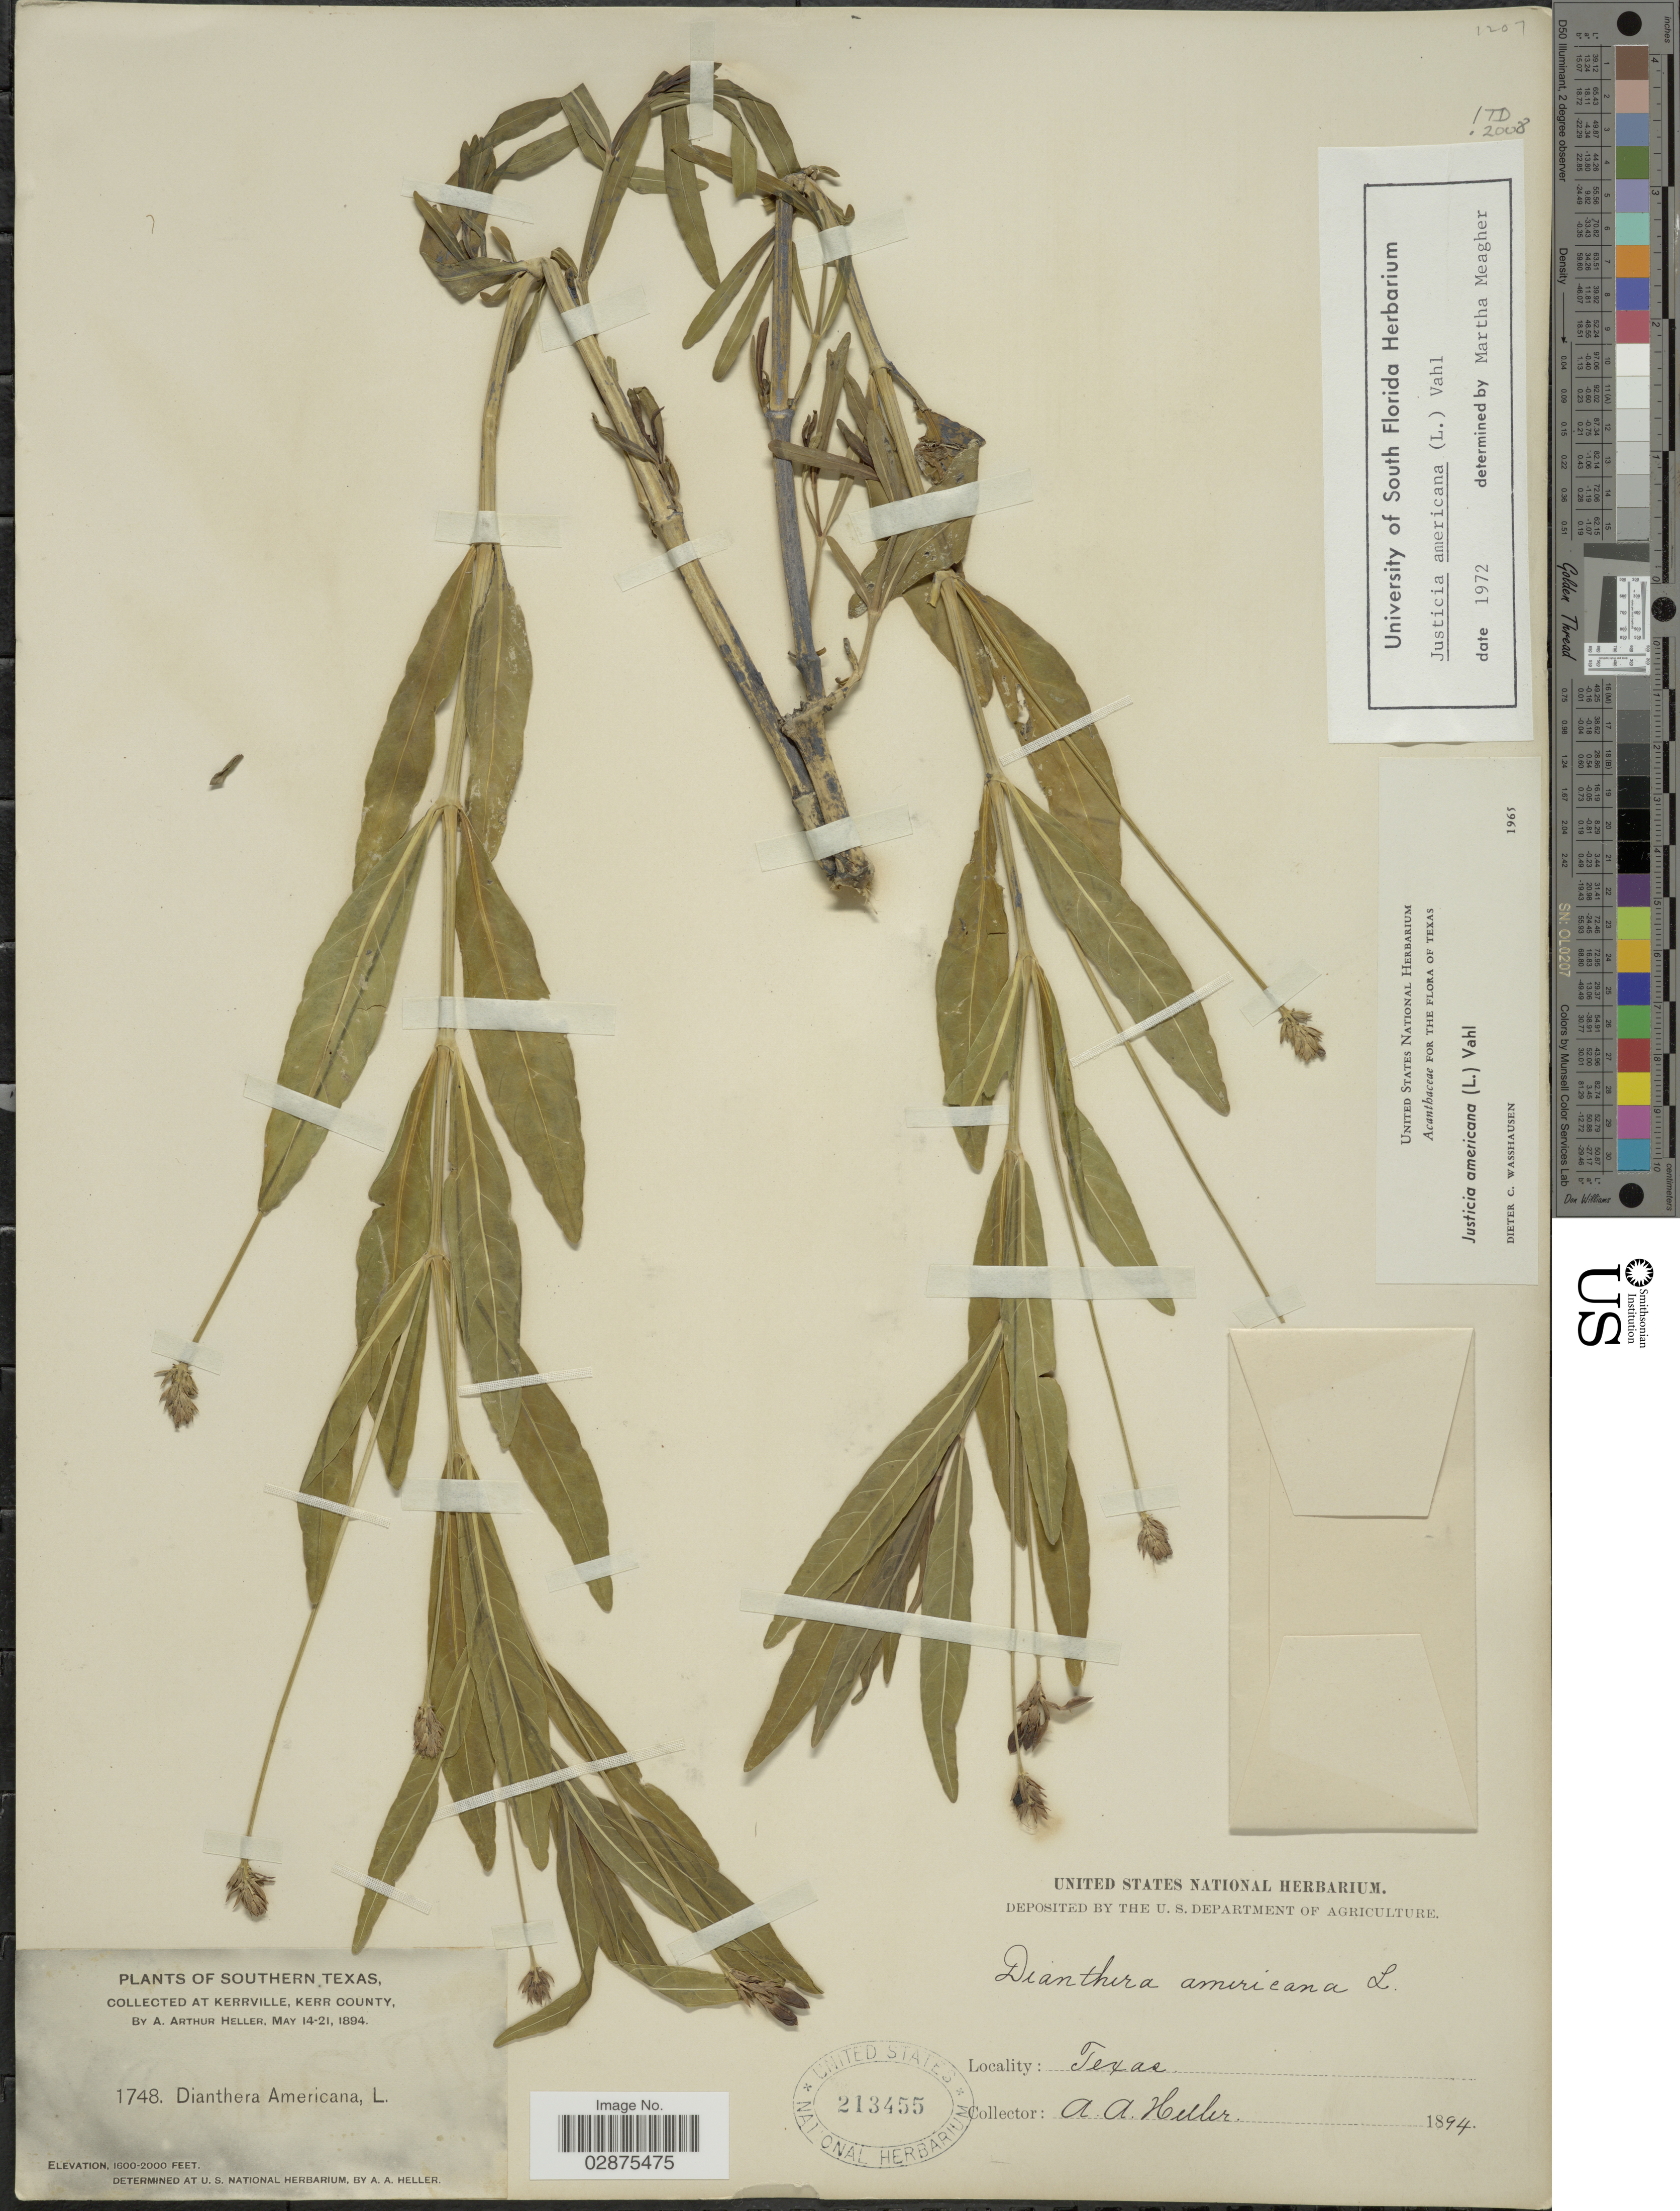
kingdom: Plantae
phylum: Tracheophyta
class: Magnoliopsida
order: Lamiales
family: Acanthaceae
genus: Justicia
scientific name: Justicia americana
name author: (L.) Vahl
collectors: A. A. Heller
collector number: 1748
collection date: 1894-05-14/1894-05-21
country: United States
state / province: Texas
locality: Southern Texas, at Kerrville, Kerr County.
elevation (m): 488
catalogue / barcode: US 213455